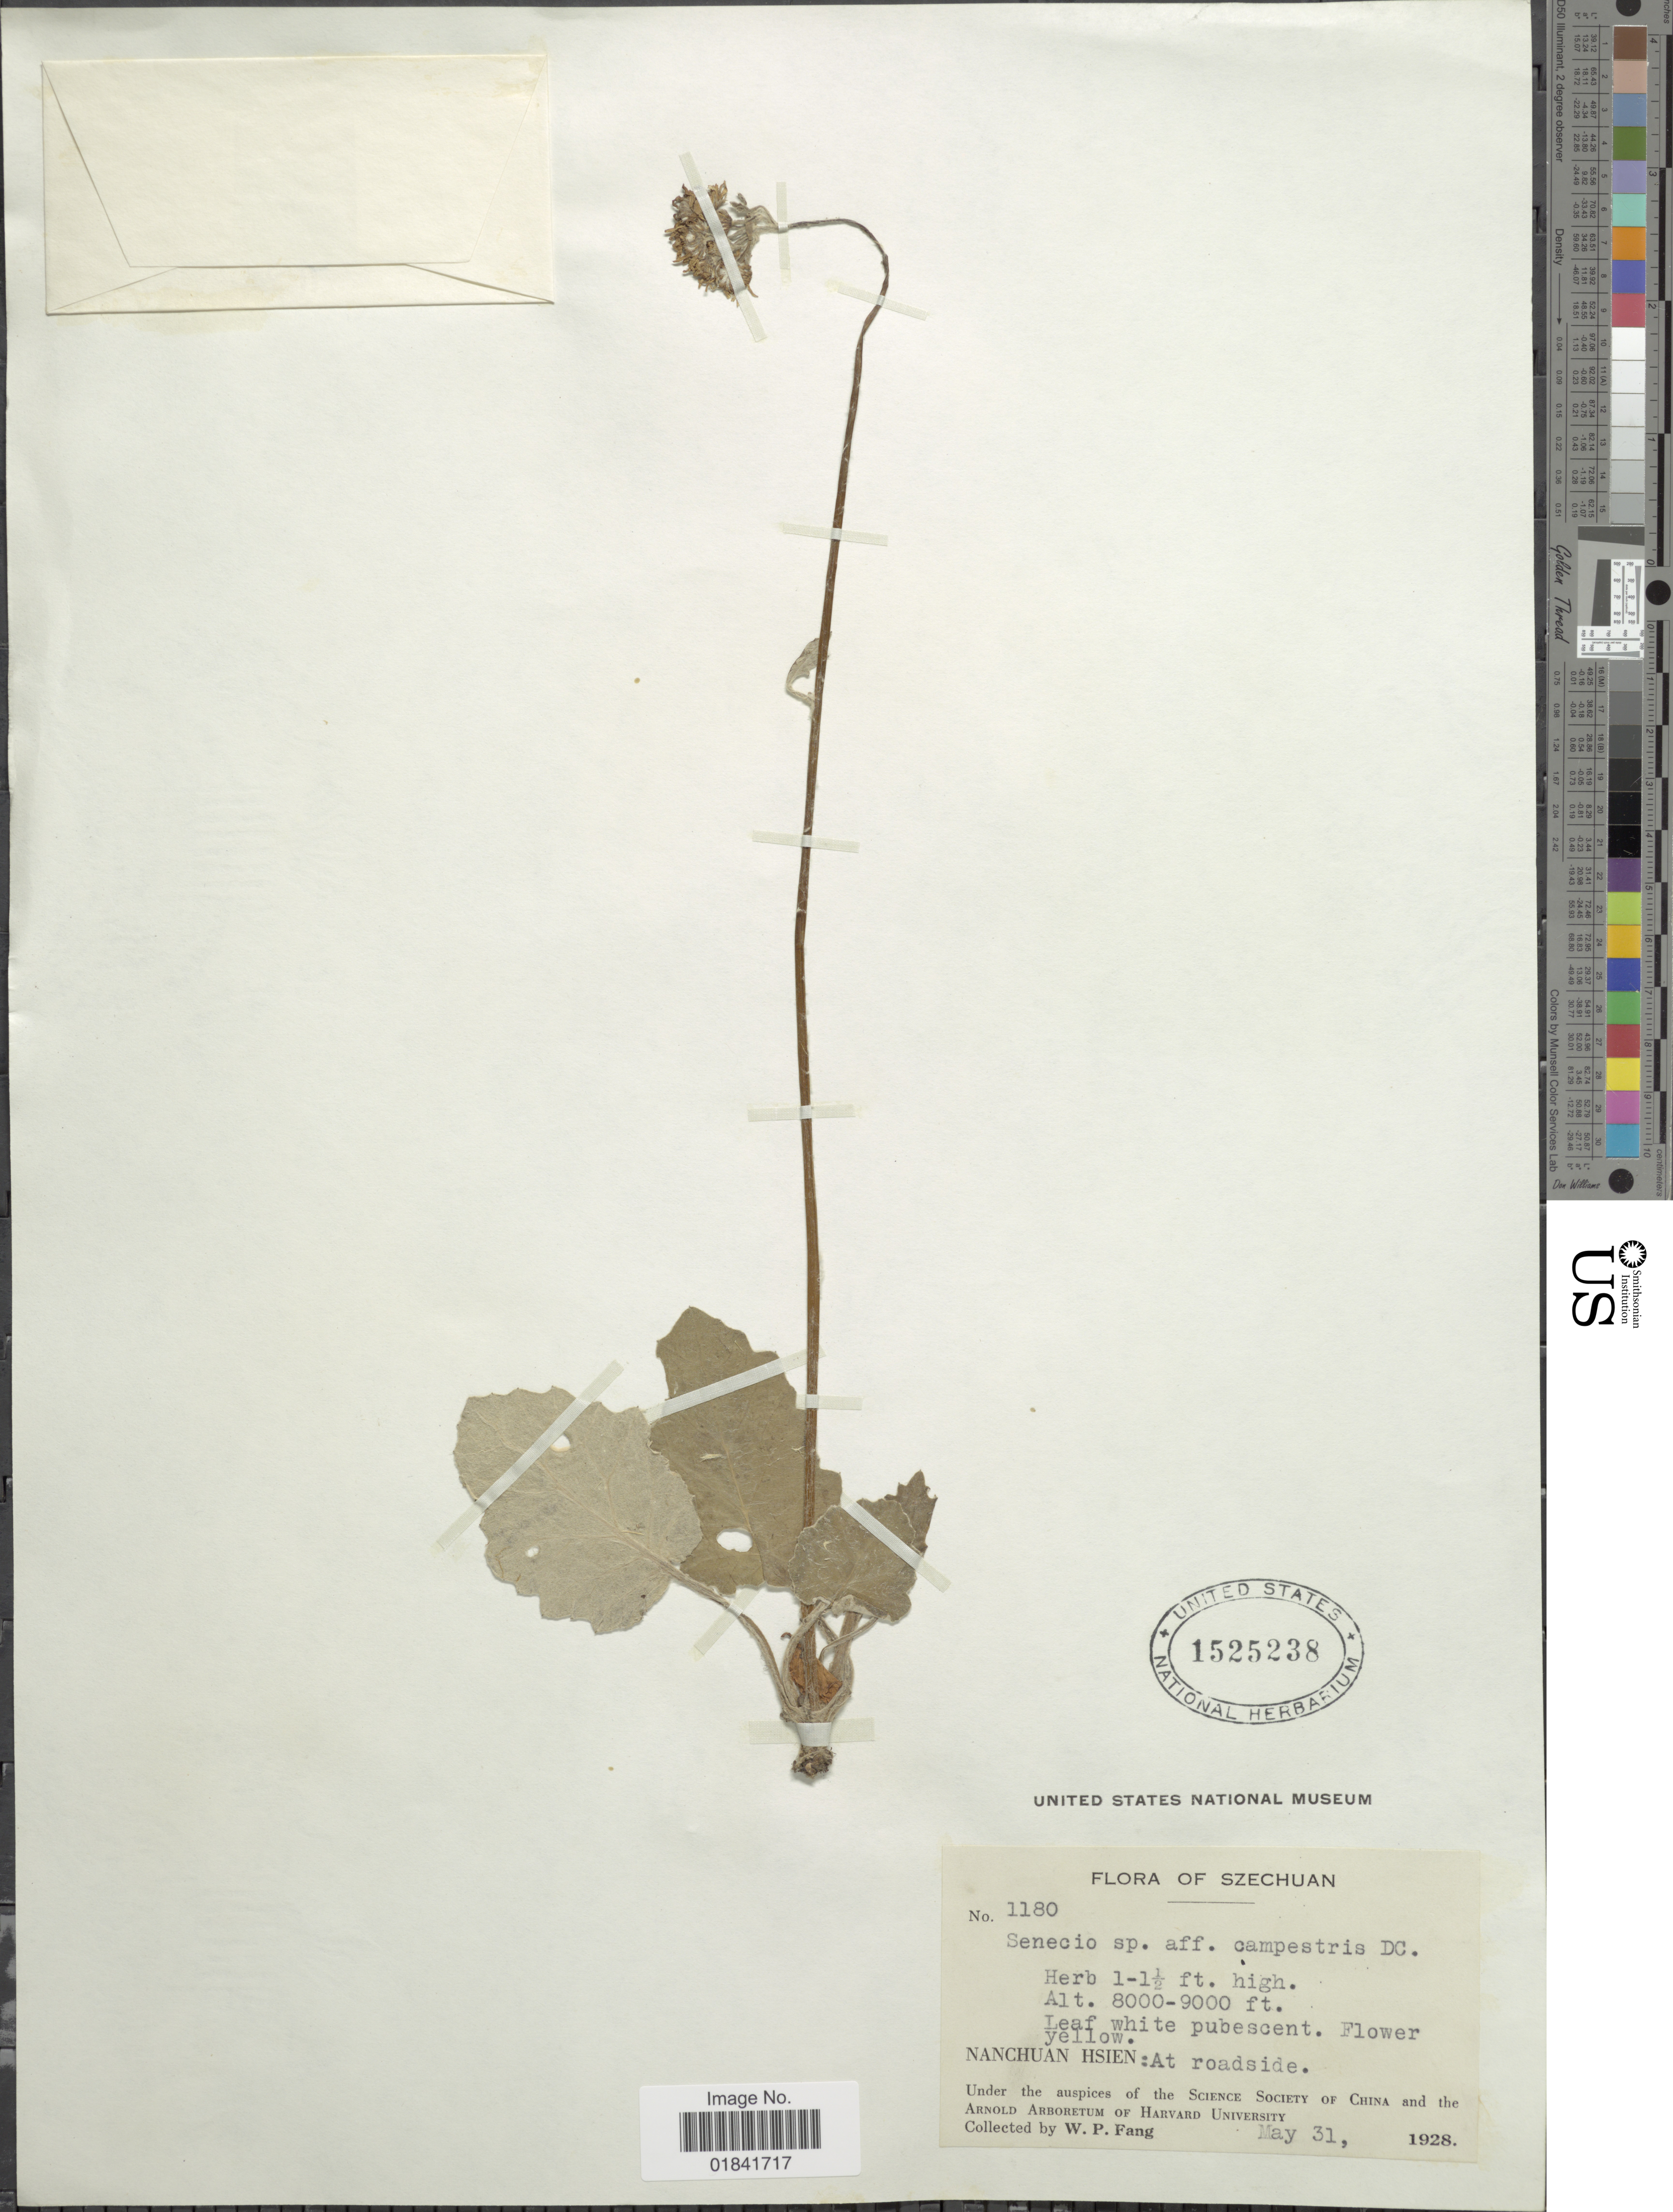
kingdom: Plantae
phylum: Tracheophyta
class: Magnoliopsida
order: Asterales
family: Asteraceae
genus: Senecio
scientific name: Senecio sp.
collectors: W. P. Fang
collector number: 1180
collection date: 1928-05-31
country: China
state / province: Sichuan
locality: Szechuan, Nanchuan Hsien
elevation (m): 2438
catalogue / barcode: US 1525238